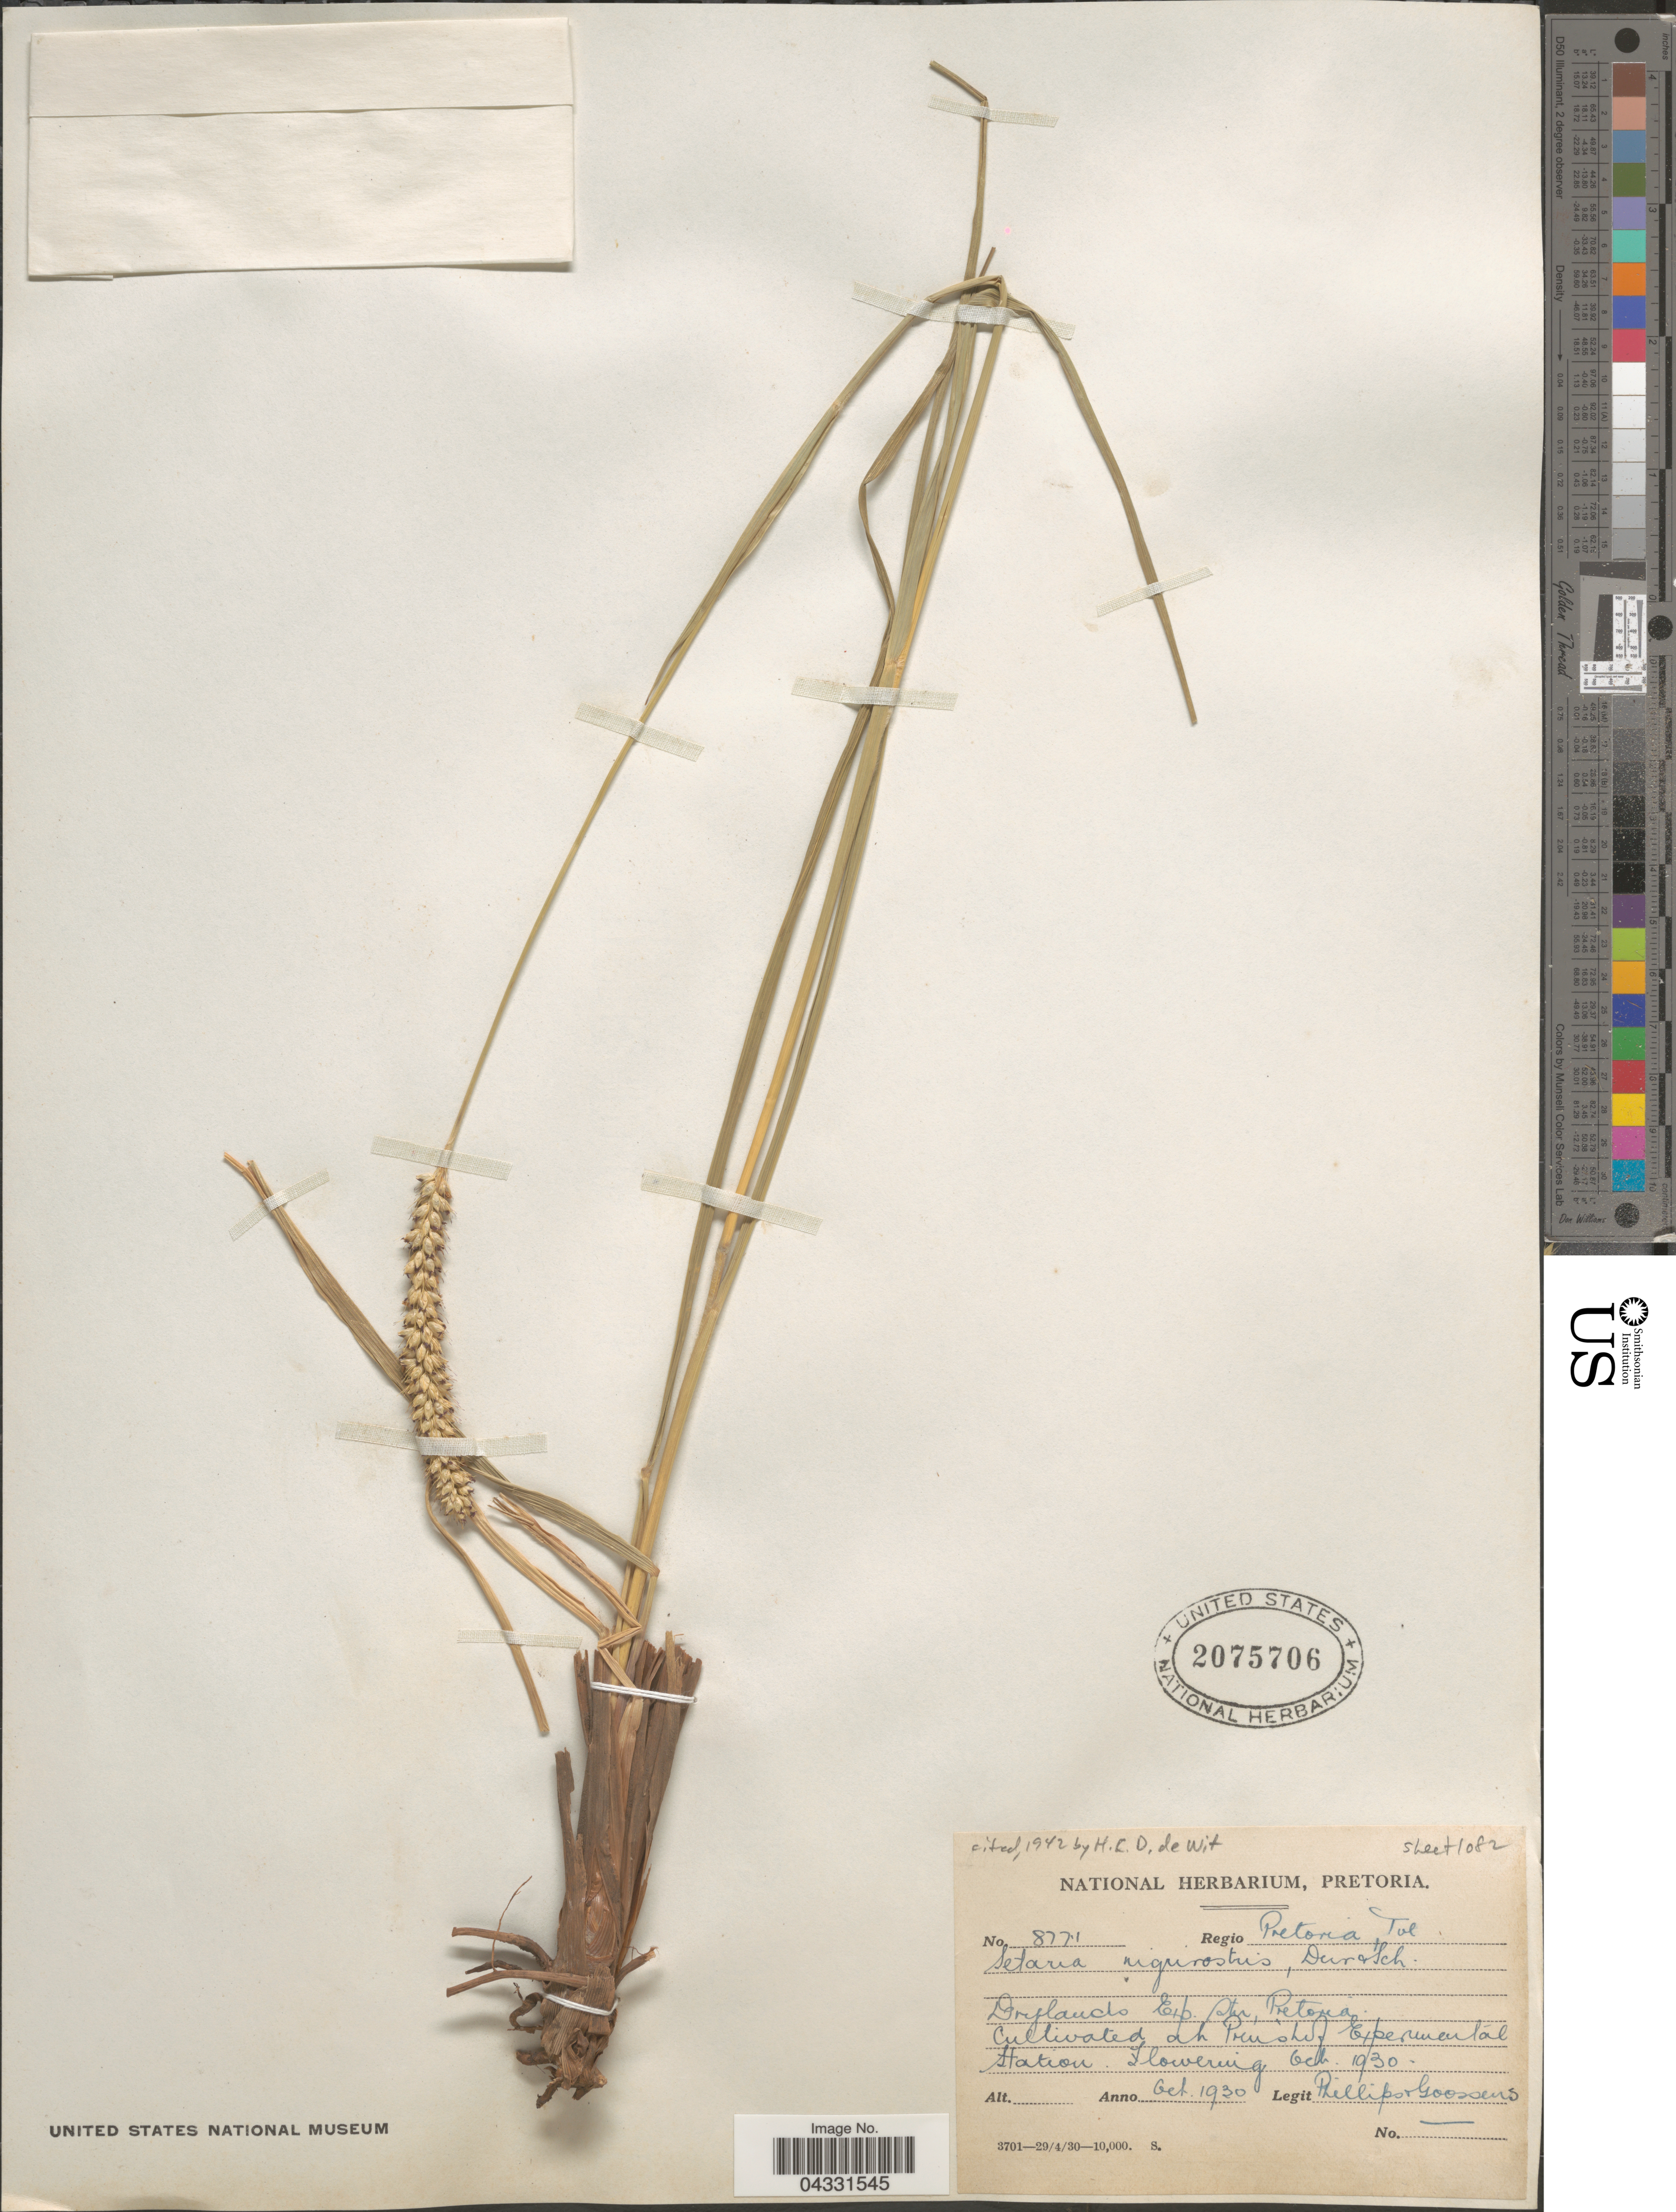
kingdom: Plantae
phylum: Tracheophyta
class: Liliopsida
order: Poales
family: Poaceae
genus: Setaria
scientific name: Setaria nigrirostris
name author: (Nees) Durand & Schinz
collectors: -- Phillips & -. Goossens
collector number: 8771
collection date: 1930-10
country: South Africa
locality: At Prinshof Experimental Station.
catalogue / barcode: US 2075706